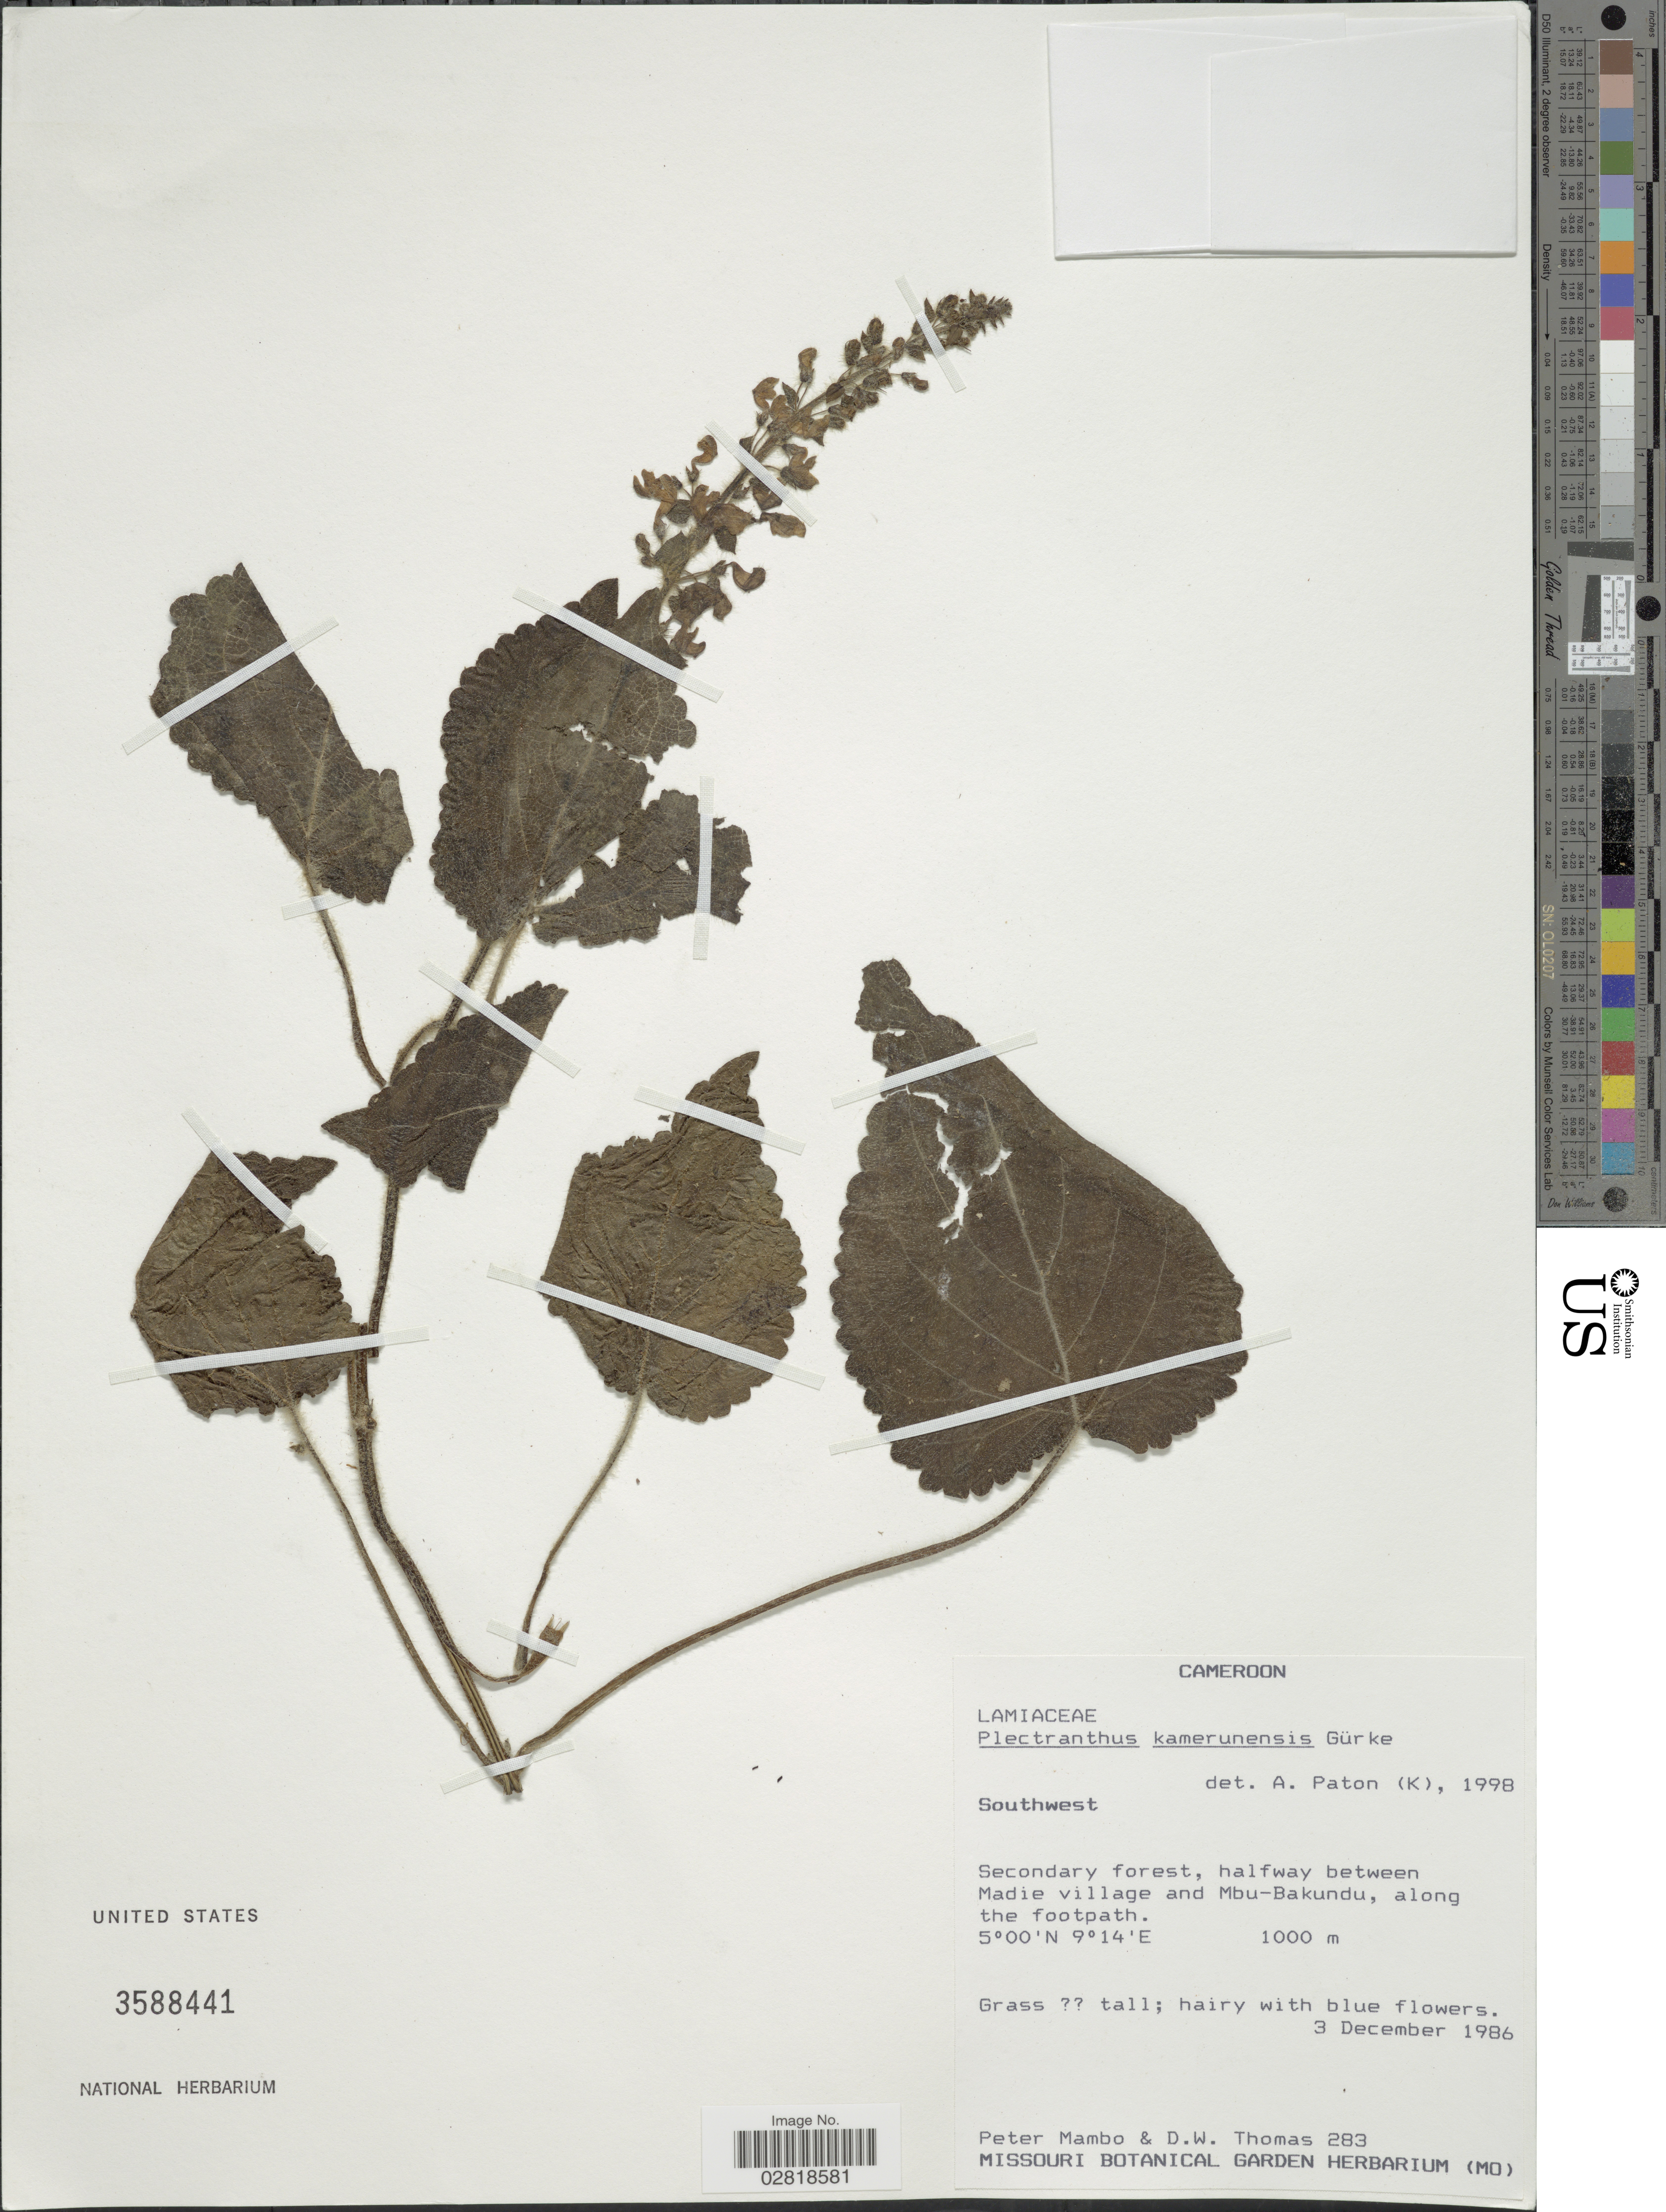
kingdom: Plantae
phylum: Tracheophyta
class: Magnoliopsida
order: Lamiales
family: Lamiaceae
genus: Plectranthus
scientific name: Plectranthus kamerunensis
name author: Gürke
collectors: P. Mambo & D. W. Thomas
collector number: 283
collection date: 1986-12-03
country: Cameroon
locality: Southwest. Secondary forest, halfway between Madie village and Mbu-Bakundu, along the footpath.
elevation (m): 1000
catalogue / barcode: US 3588441